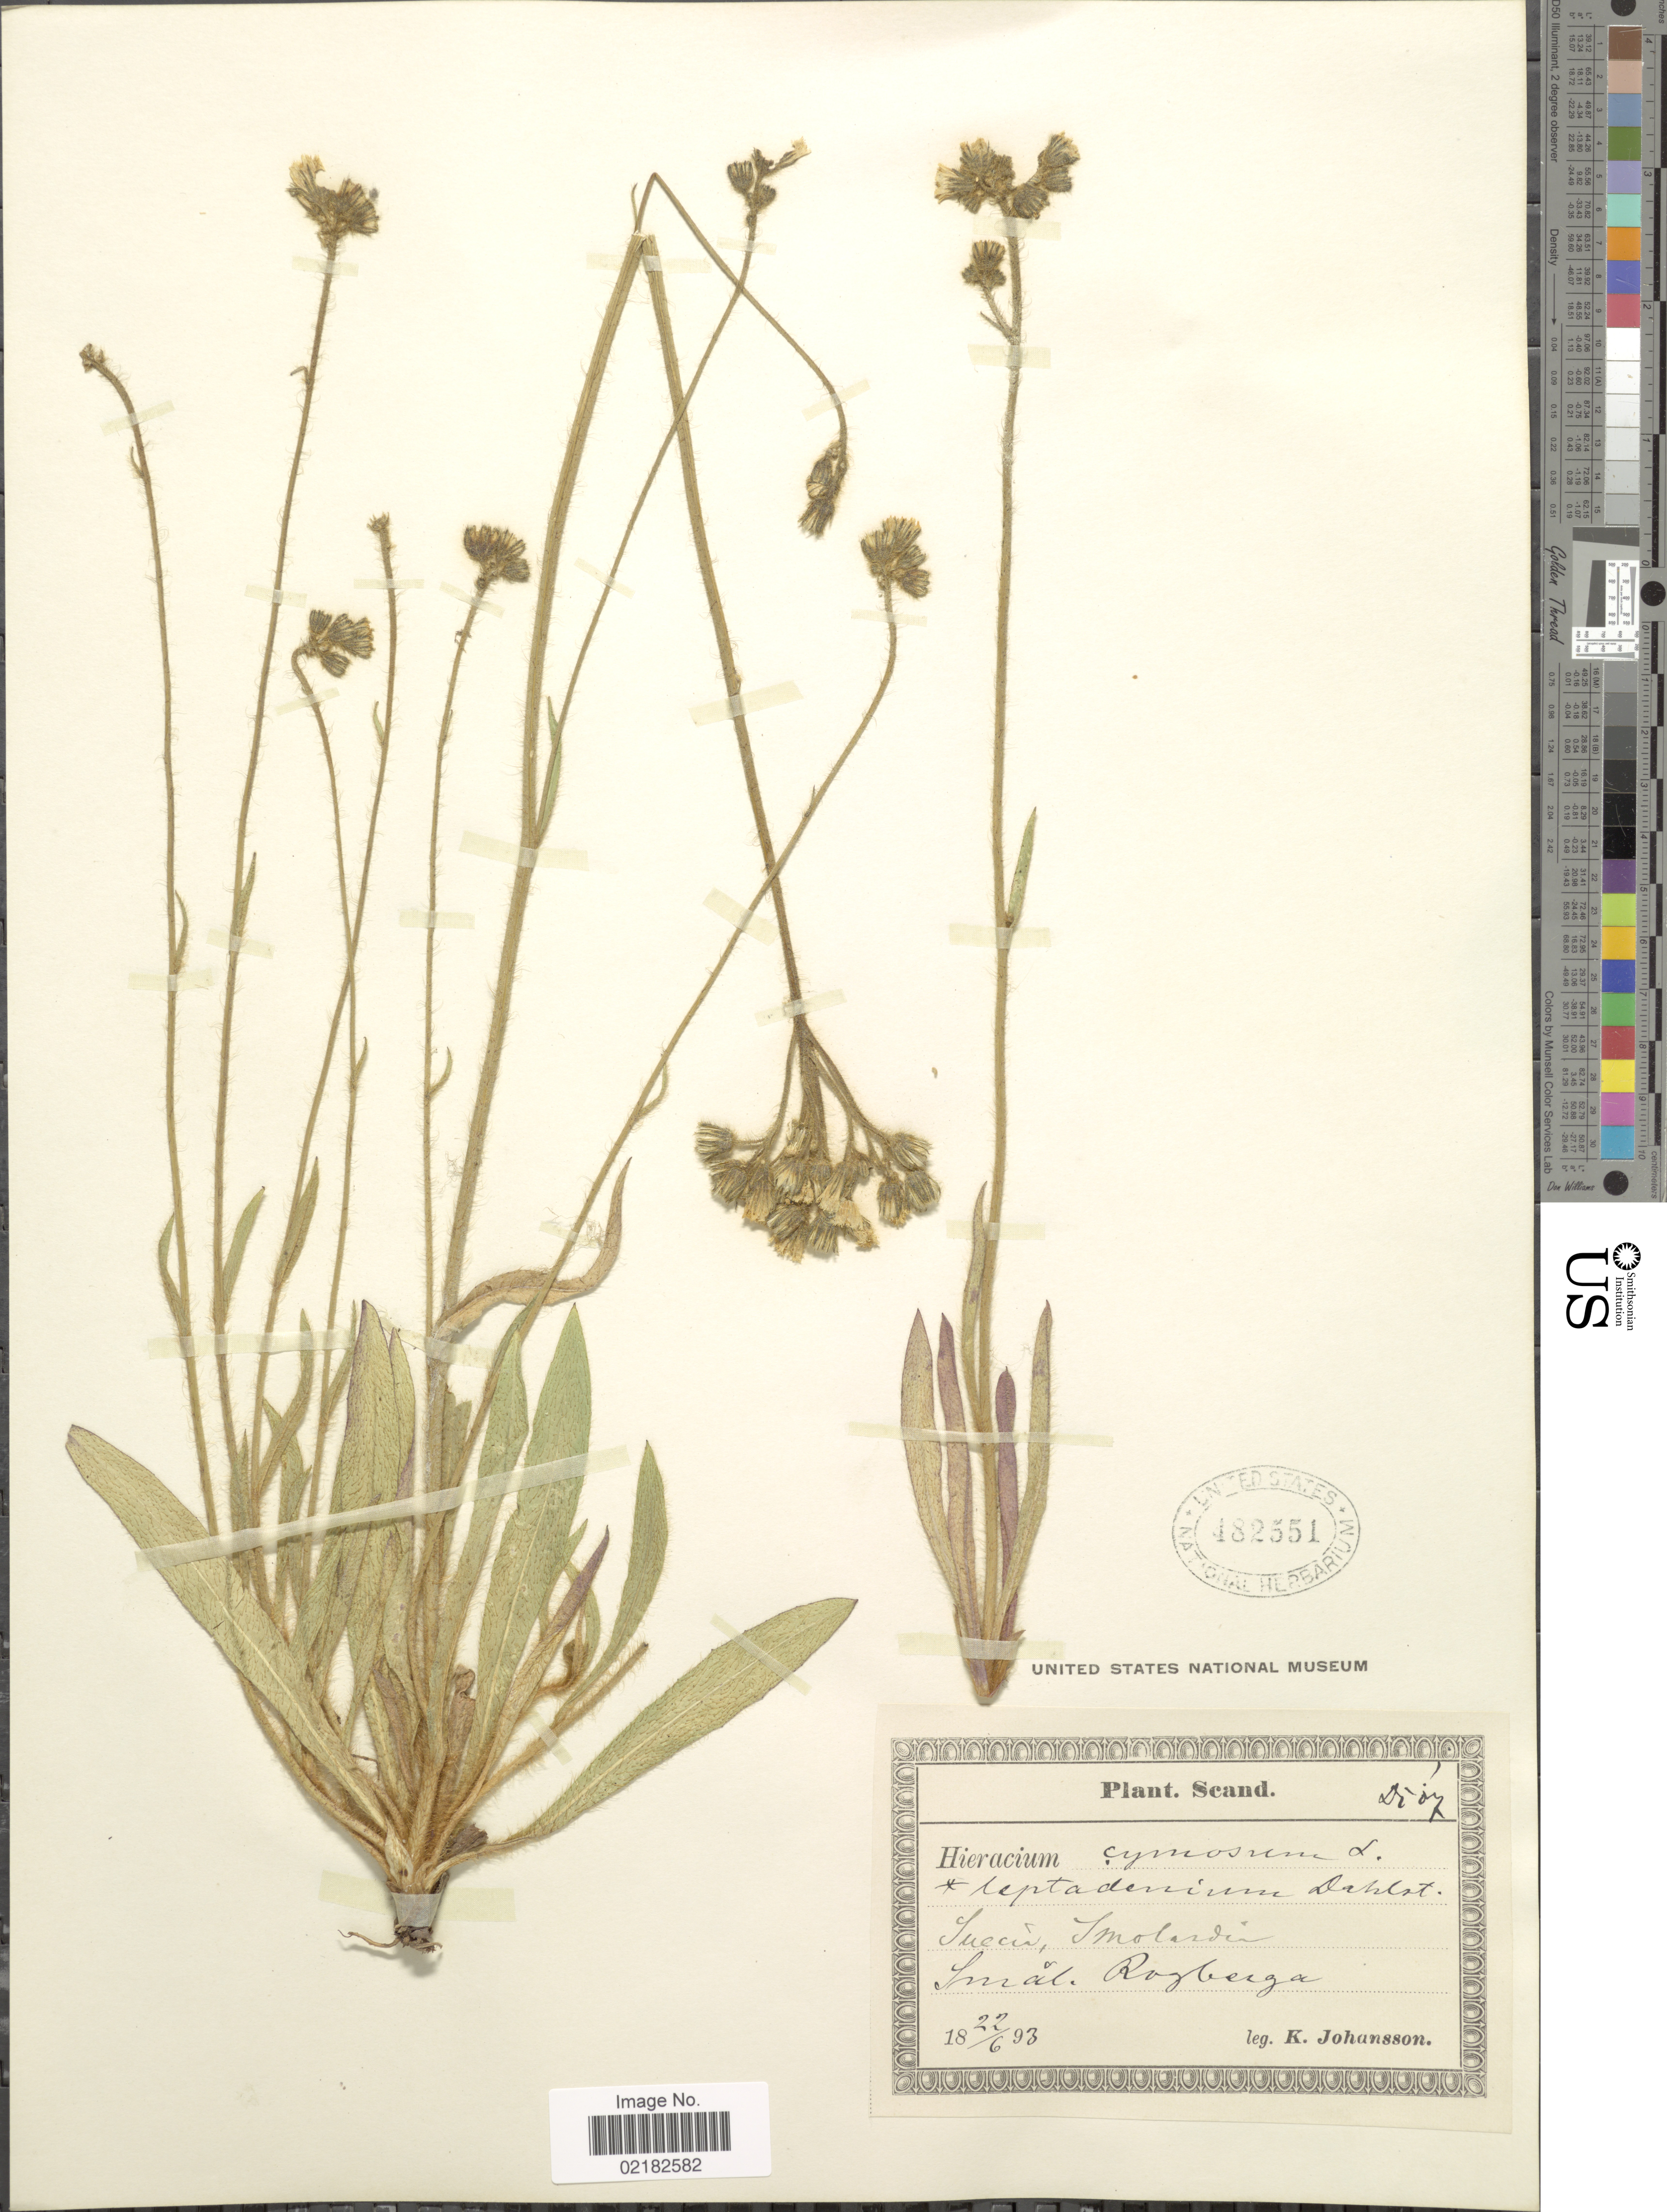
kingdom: Plantae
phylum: Tracheophyta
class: Magnoliopsida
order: Asterales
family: Asteraceae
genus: Pilosella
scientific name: Pilosella cymiflora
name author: (Näg. & Peter) S. Bräut. & Greuter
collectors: K. Johansson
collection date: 1893-06-22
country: Sweden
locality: Scand., Suecia, Smolandia, Smal. Rogberga.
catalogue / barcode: US 482551